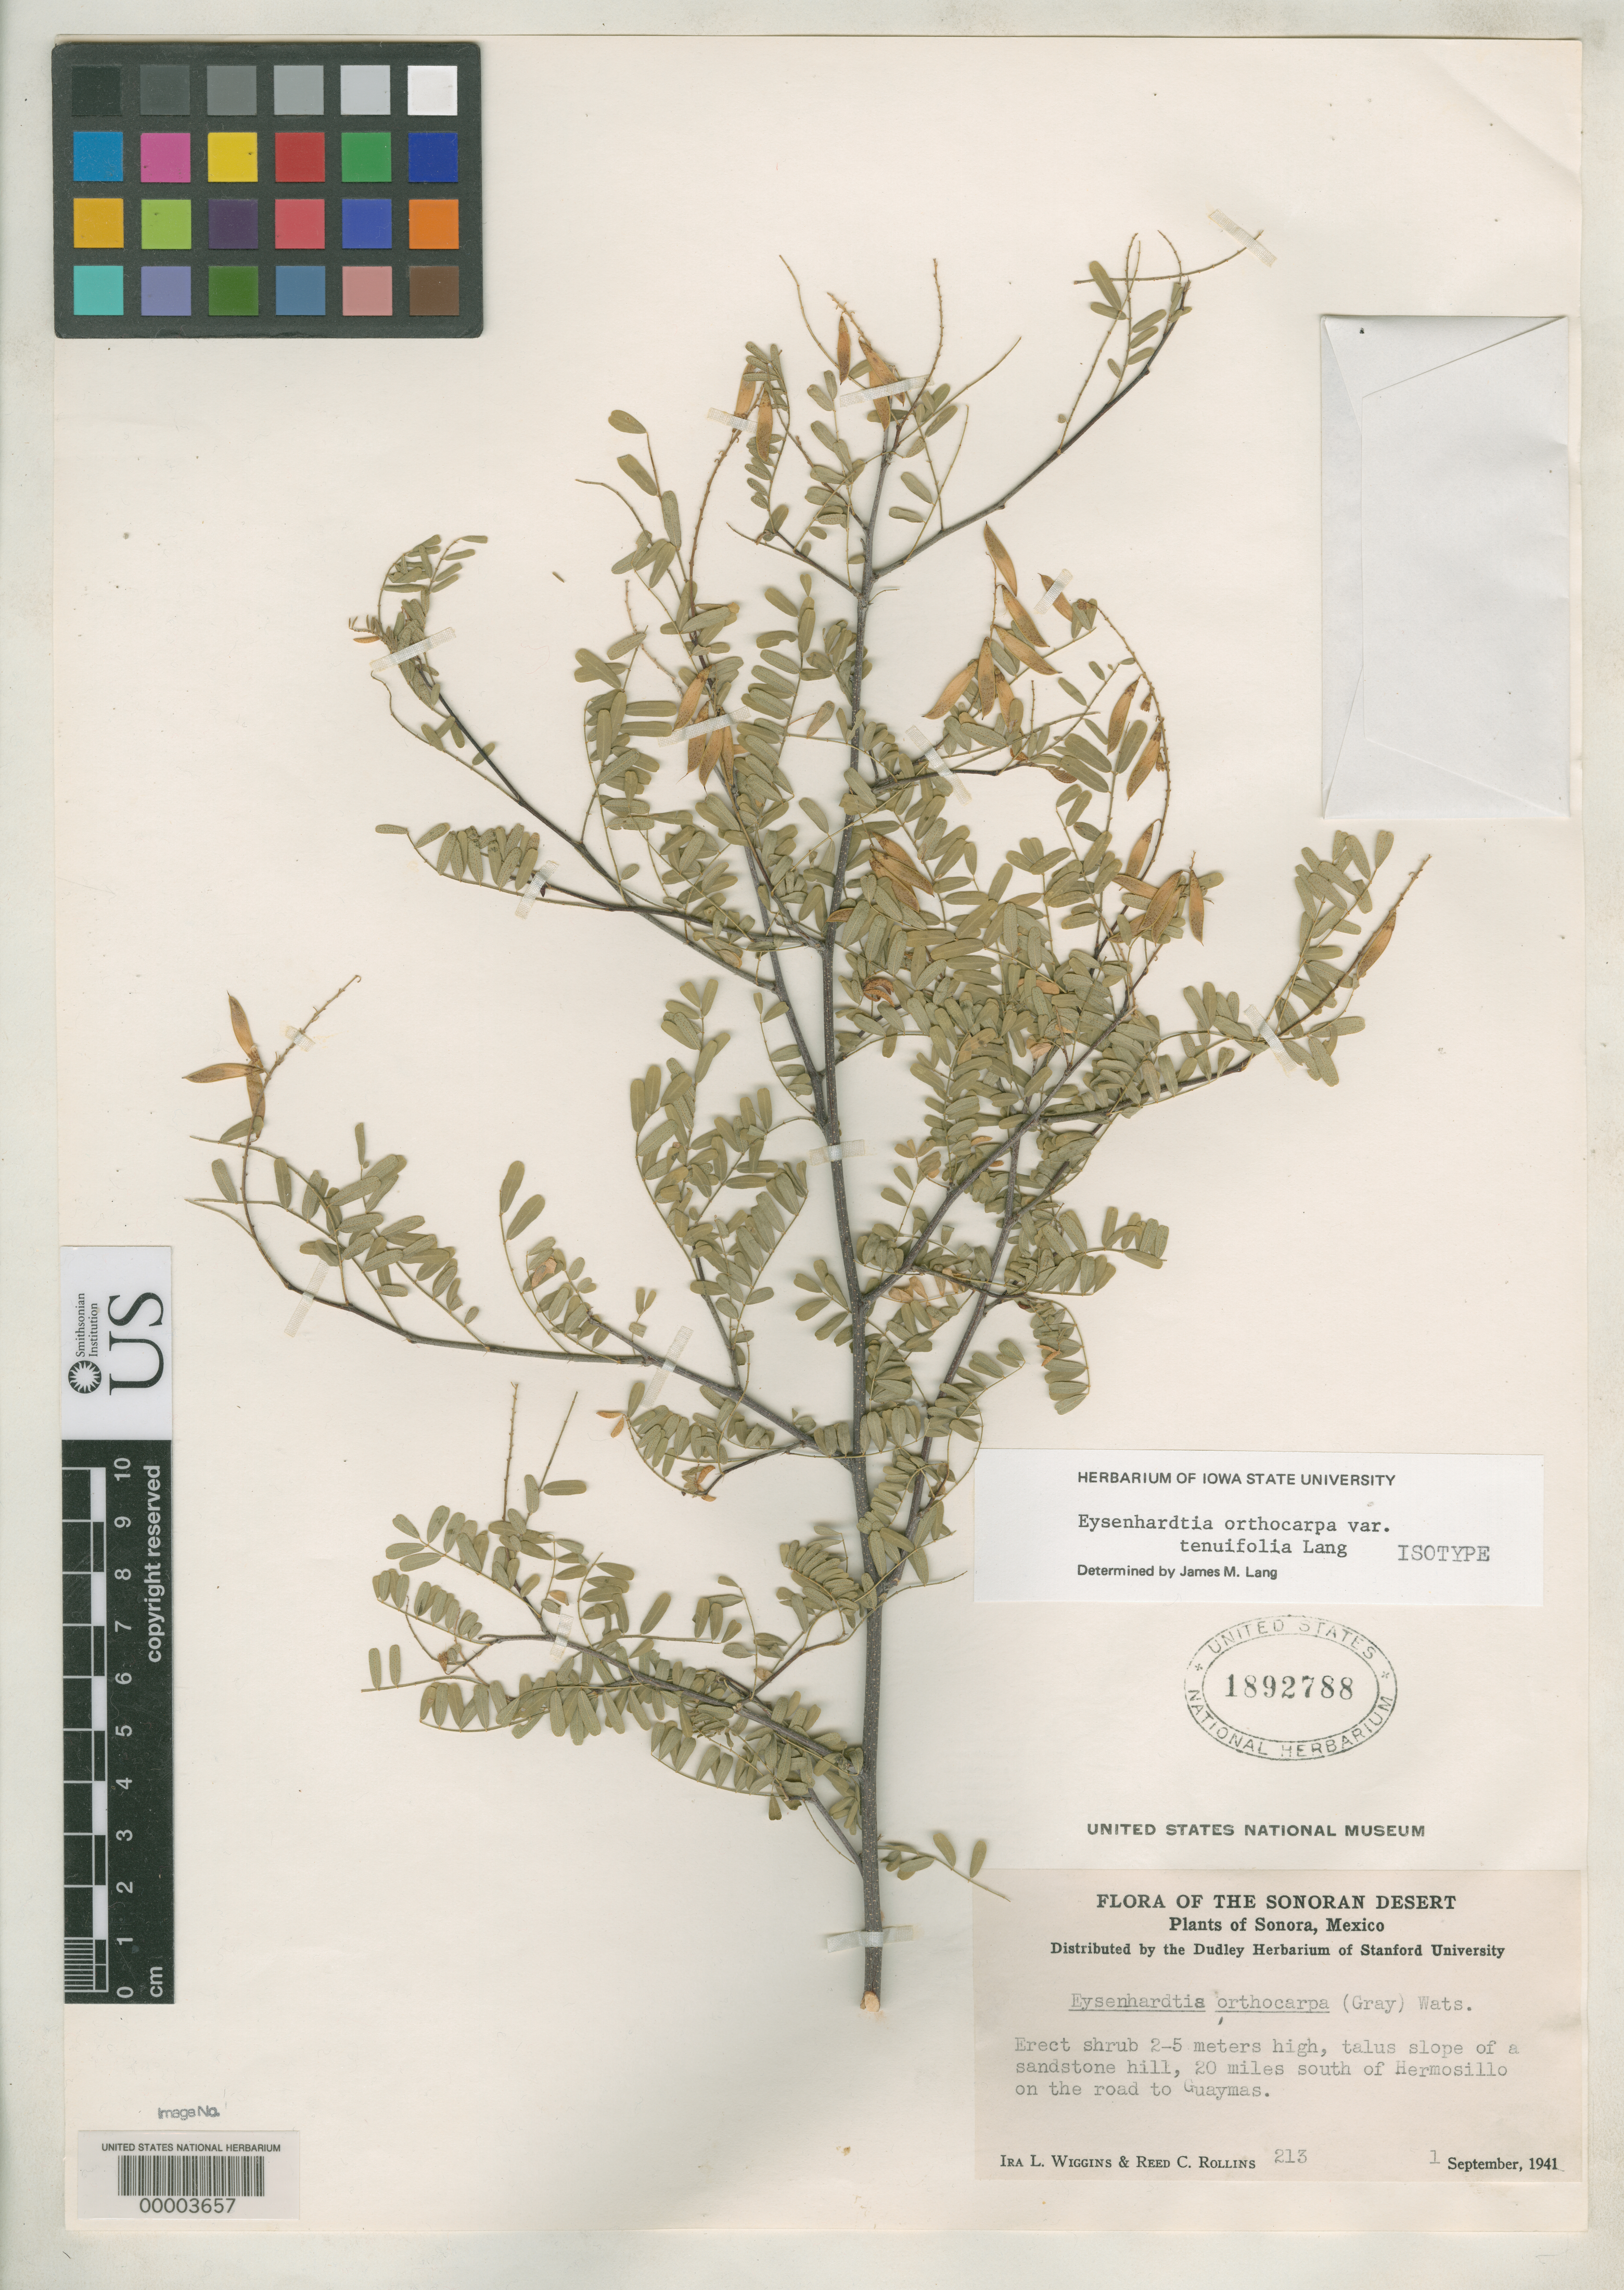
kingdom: Plantae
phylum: Tracheophyta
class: Magnoliopsida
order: Fabales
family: Fabaceae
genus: Eysenhardtia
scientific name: Eysenhardtia orthocarpa var. tenuifolia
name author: J. M. Lang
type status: Isotype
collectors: I. L. Wiggins & R. C. Rollins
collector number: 213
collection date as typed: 01 Sep 1941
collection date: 1941-09-01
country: Mexico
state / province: Sonora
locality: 20 miles S of Hermosillo on road to Guaymas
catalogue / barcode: US 1892788